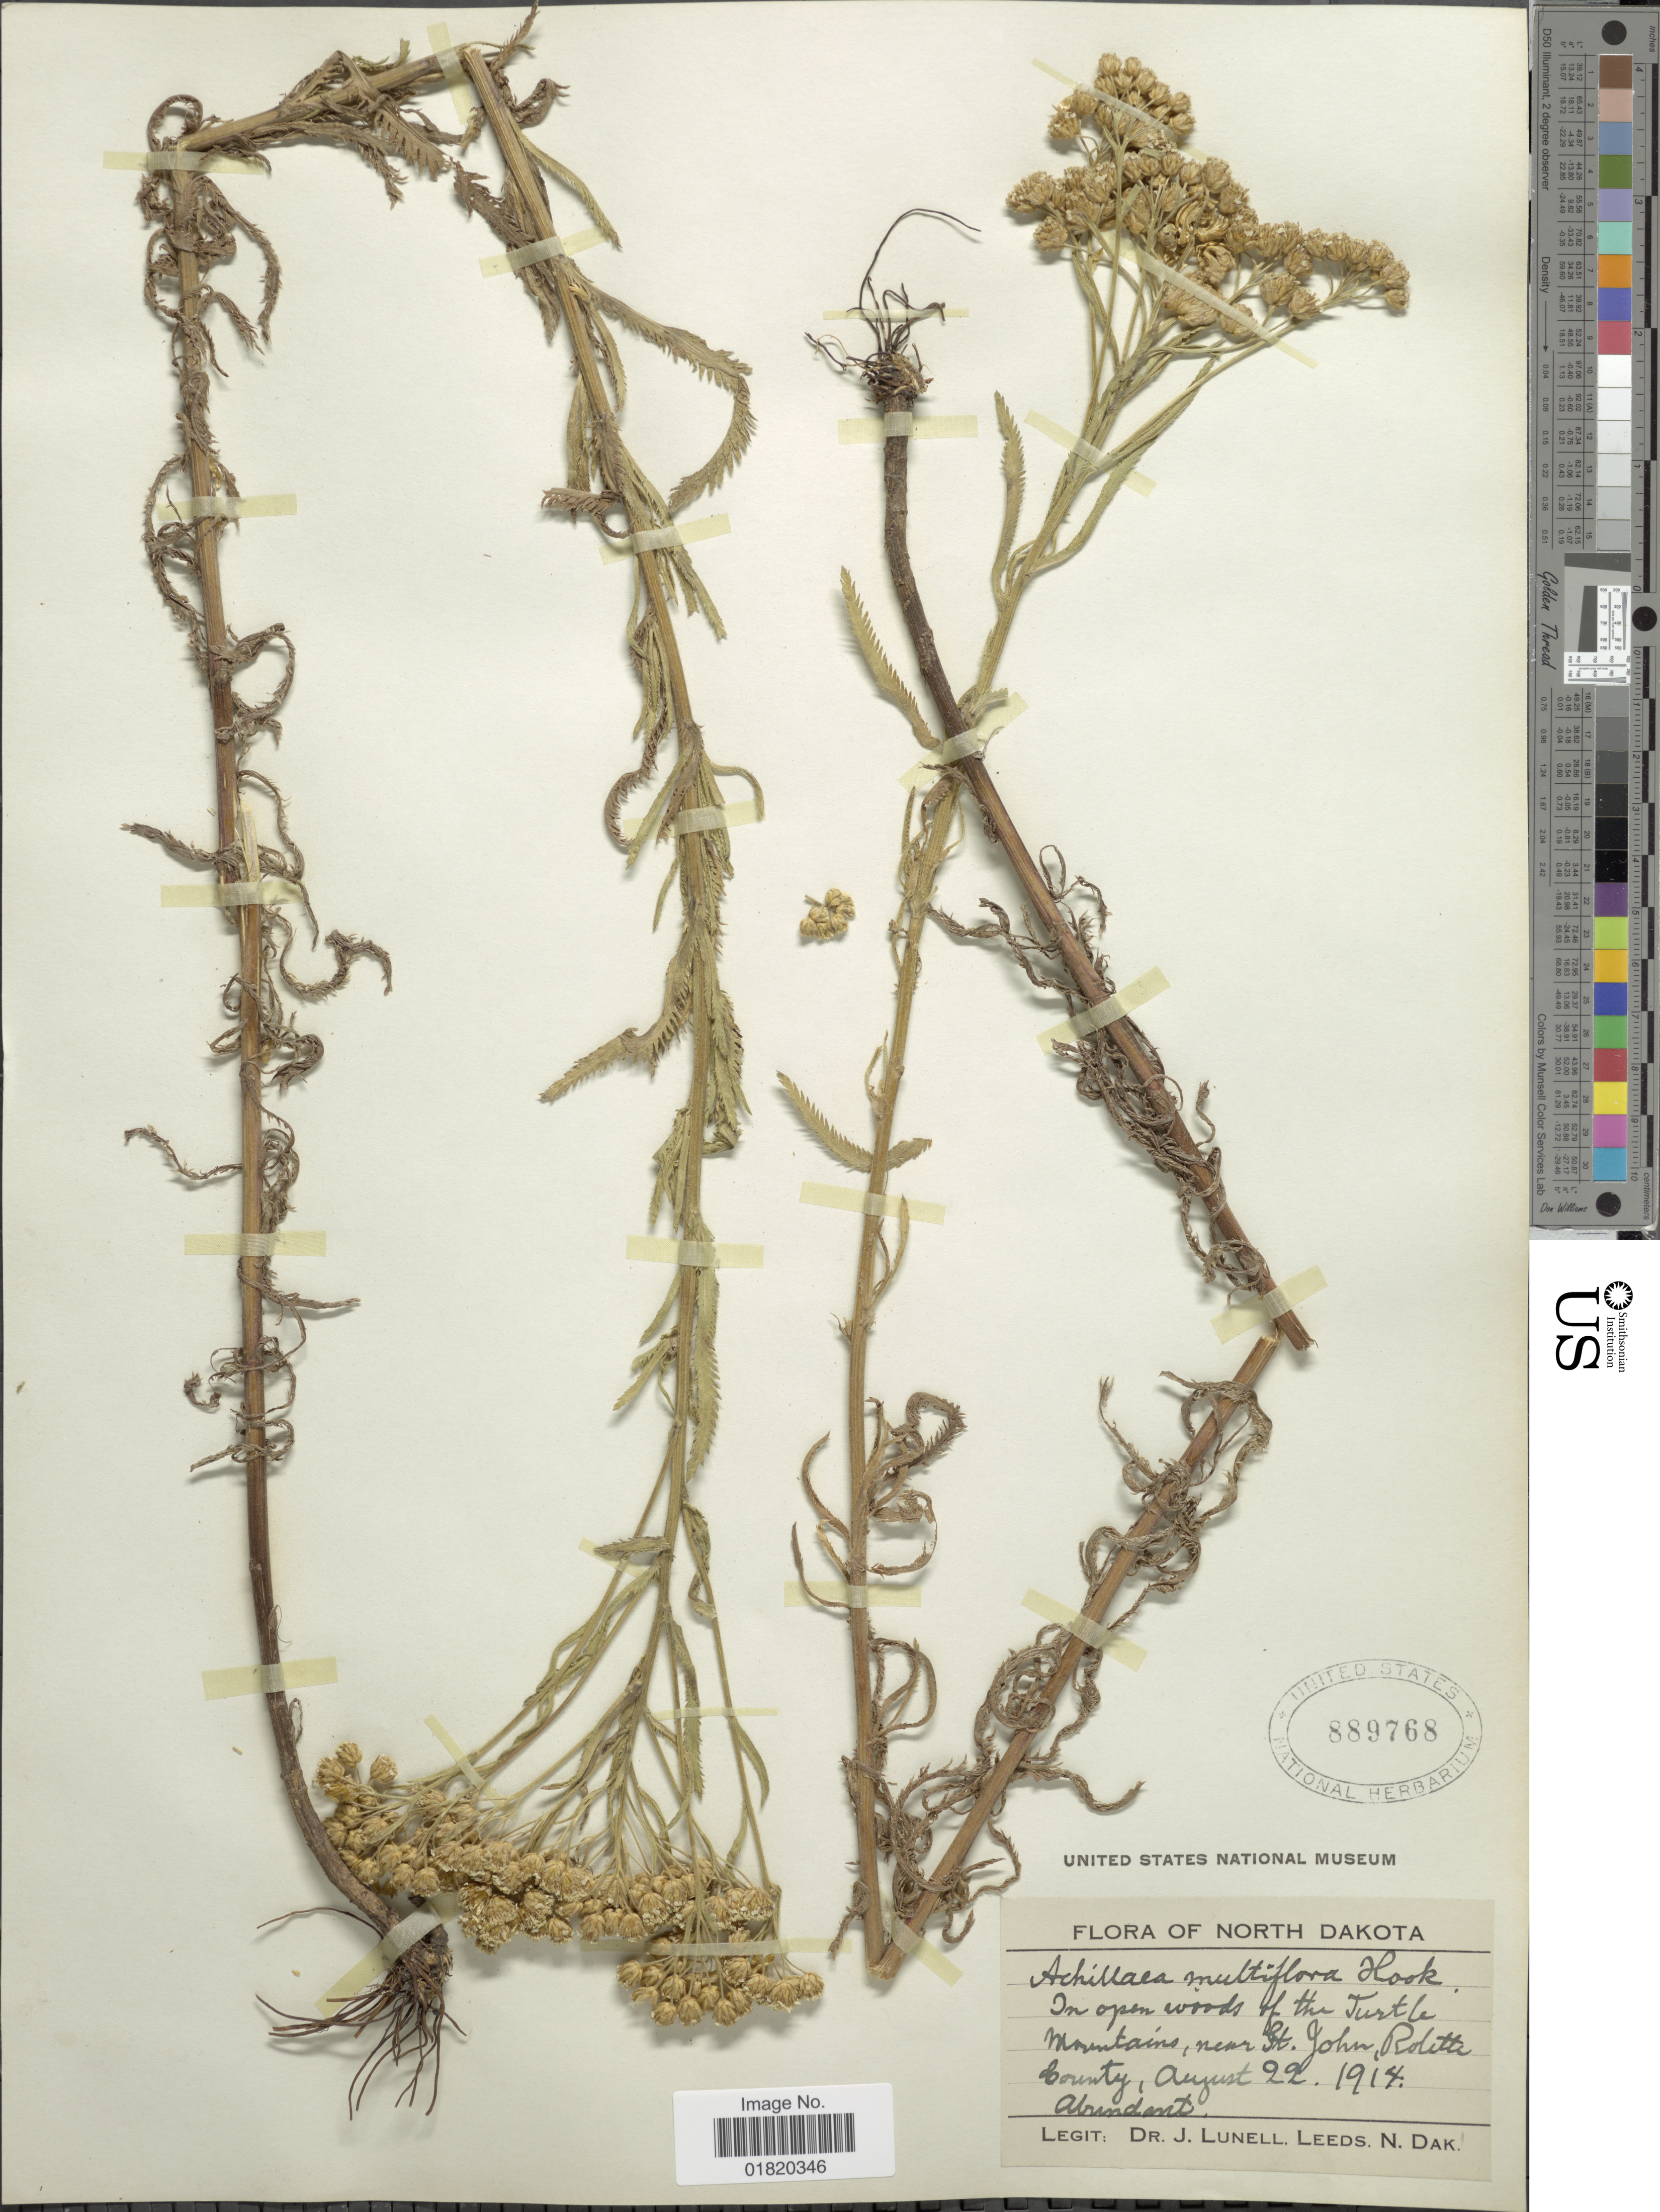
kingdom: Plantae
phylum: Tracheophyta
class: Magnoliopsida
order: Asterales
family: Asteraceae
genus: Achillea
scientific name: Achillea multiflora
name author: Hook.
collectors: J. Lunell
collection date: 1914-08-22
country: United States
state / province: North Dakota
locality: Turtle Mountains, near St. John, Rolette County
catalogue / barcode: US 889768